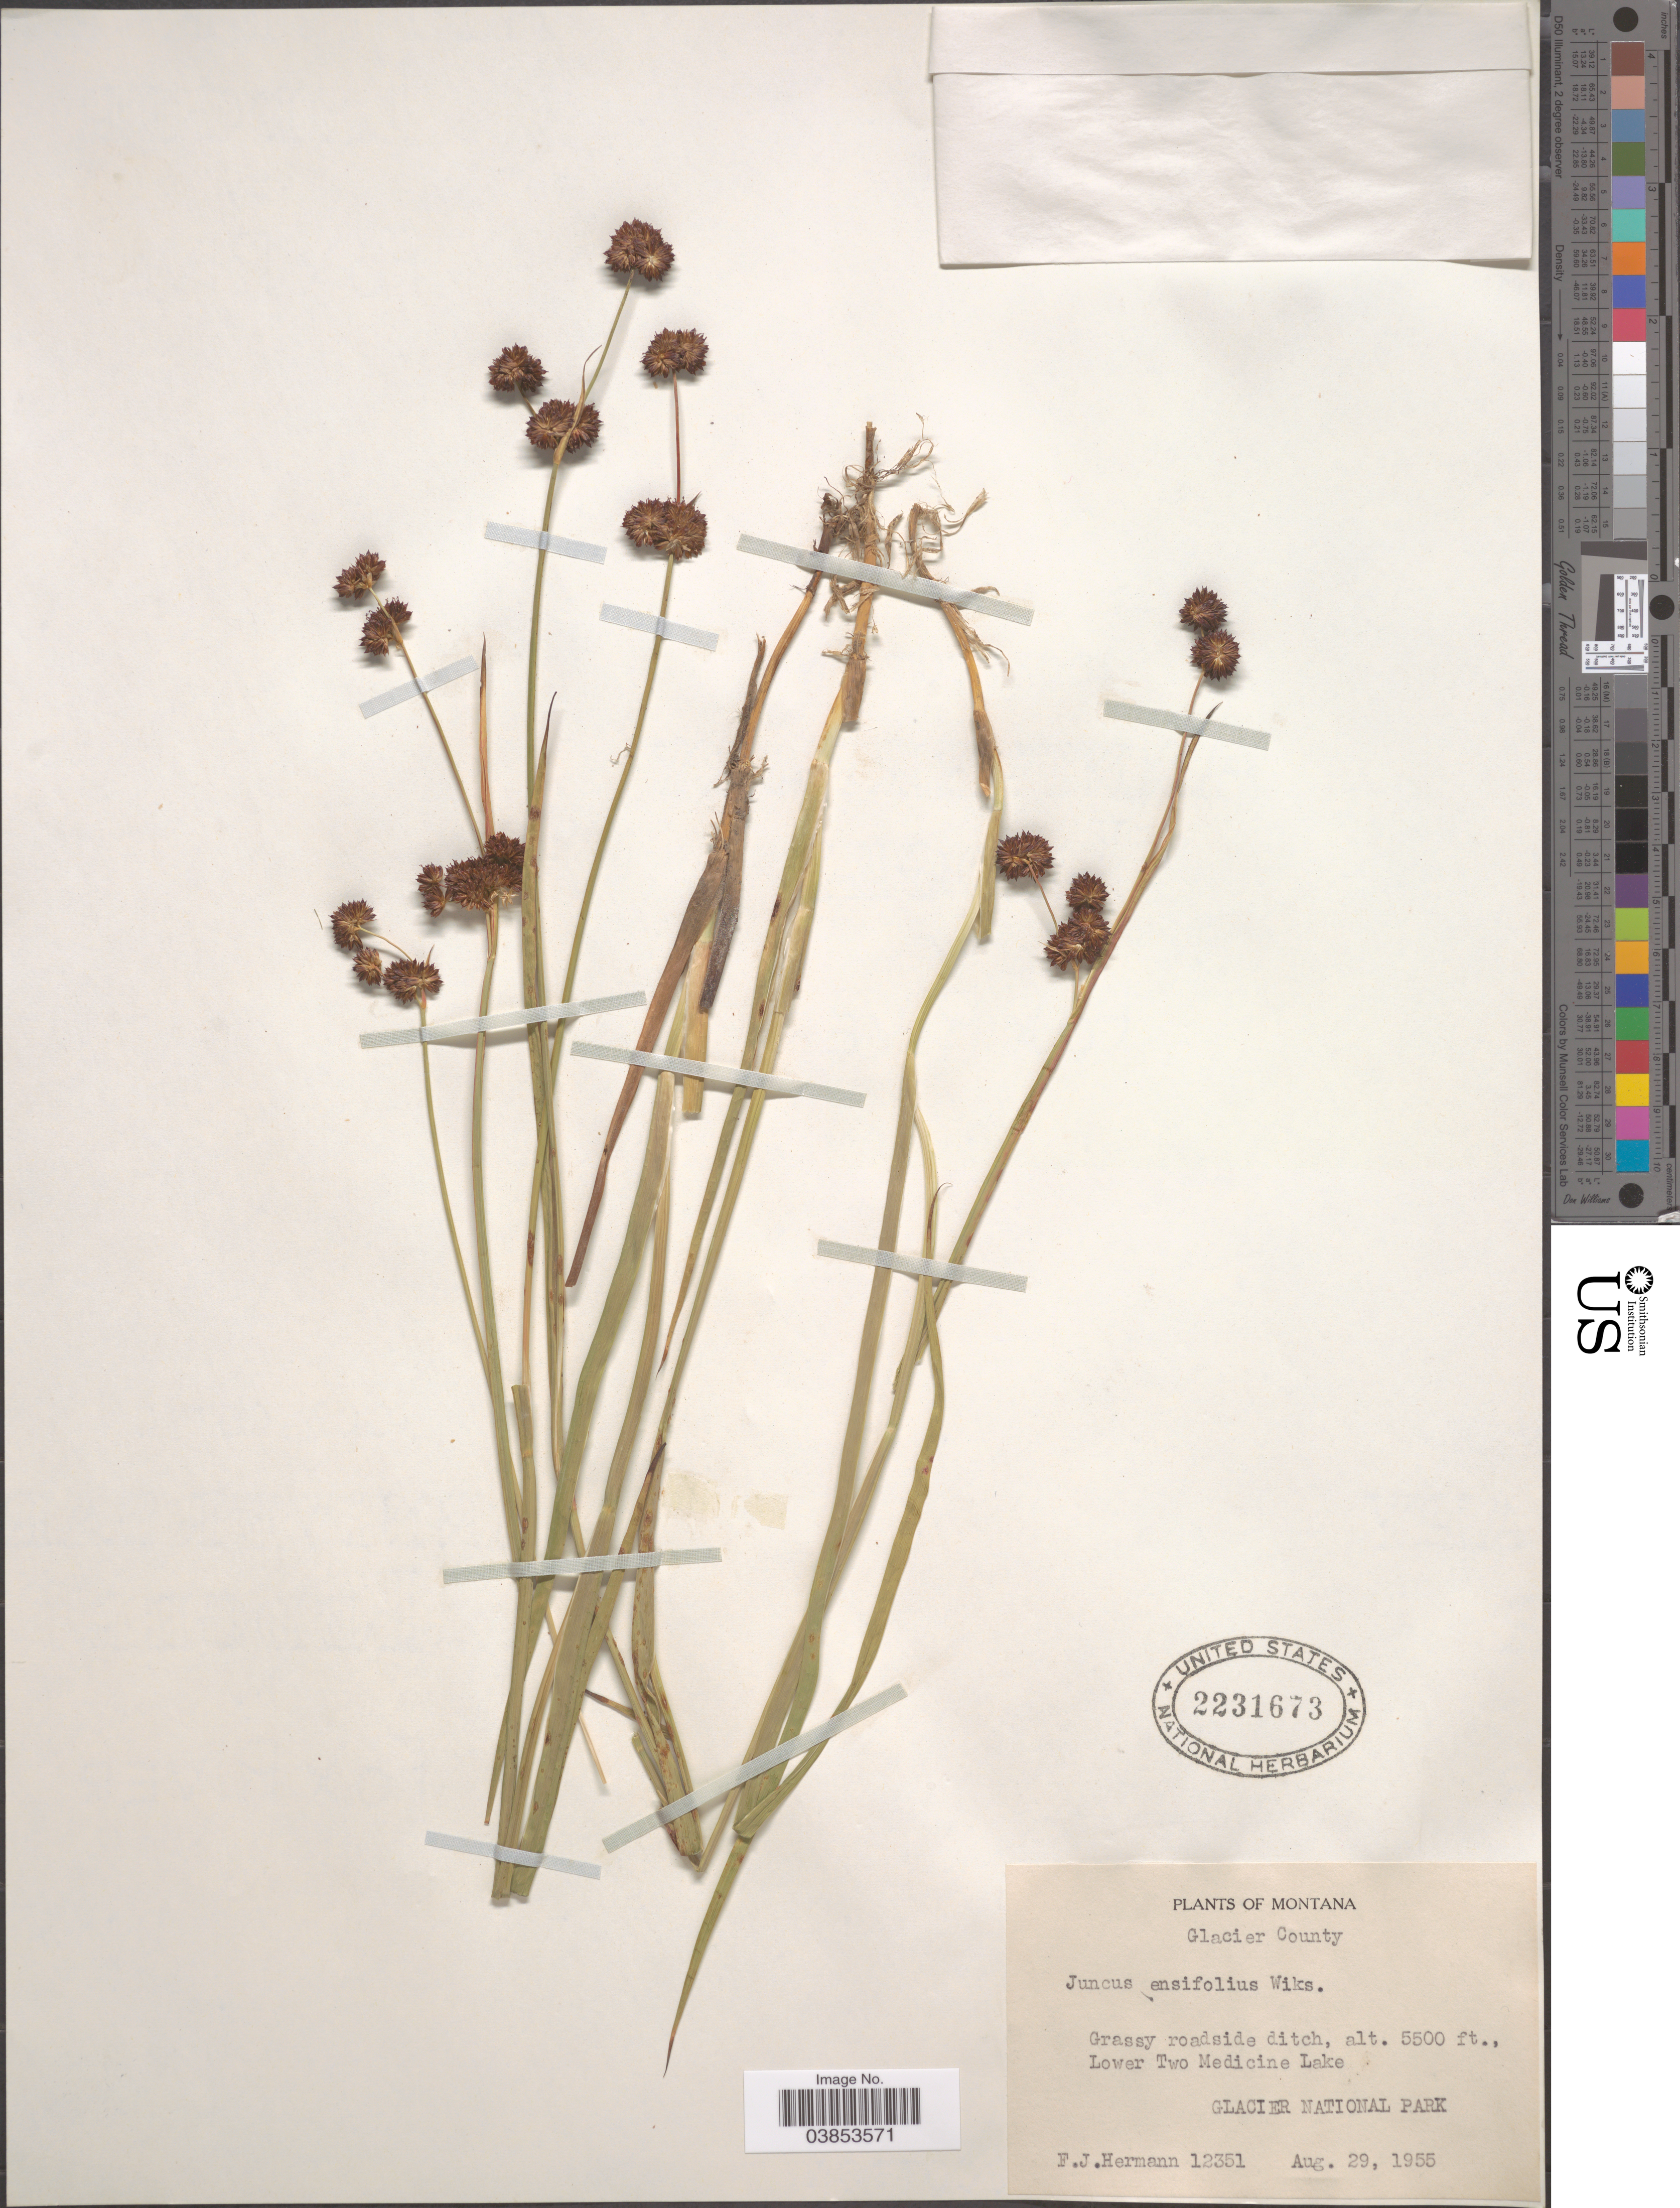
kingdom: Plantae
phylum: Tracheophyta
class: Liliopsida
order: Poales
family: Juncaceae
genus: Juncus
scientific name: Juncus ensifolius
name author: Wikstr.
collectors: F. J. Hermann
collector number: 12351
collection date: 1955-08-29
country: United States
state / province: Montana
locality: Glacier County. Lower Two Medicine Lake. Glacier National Park.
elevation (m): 1676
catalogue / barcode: US 2231673